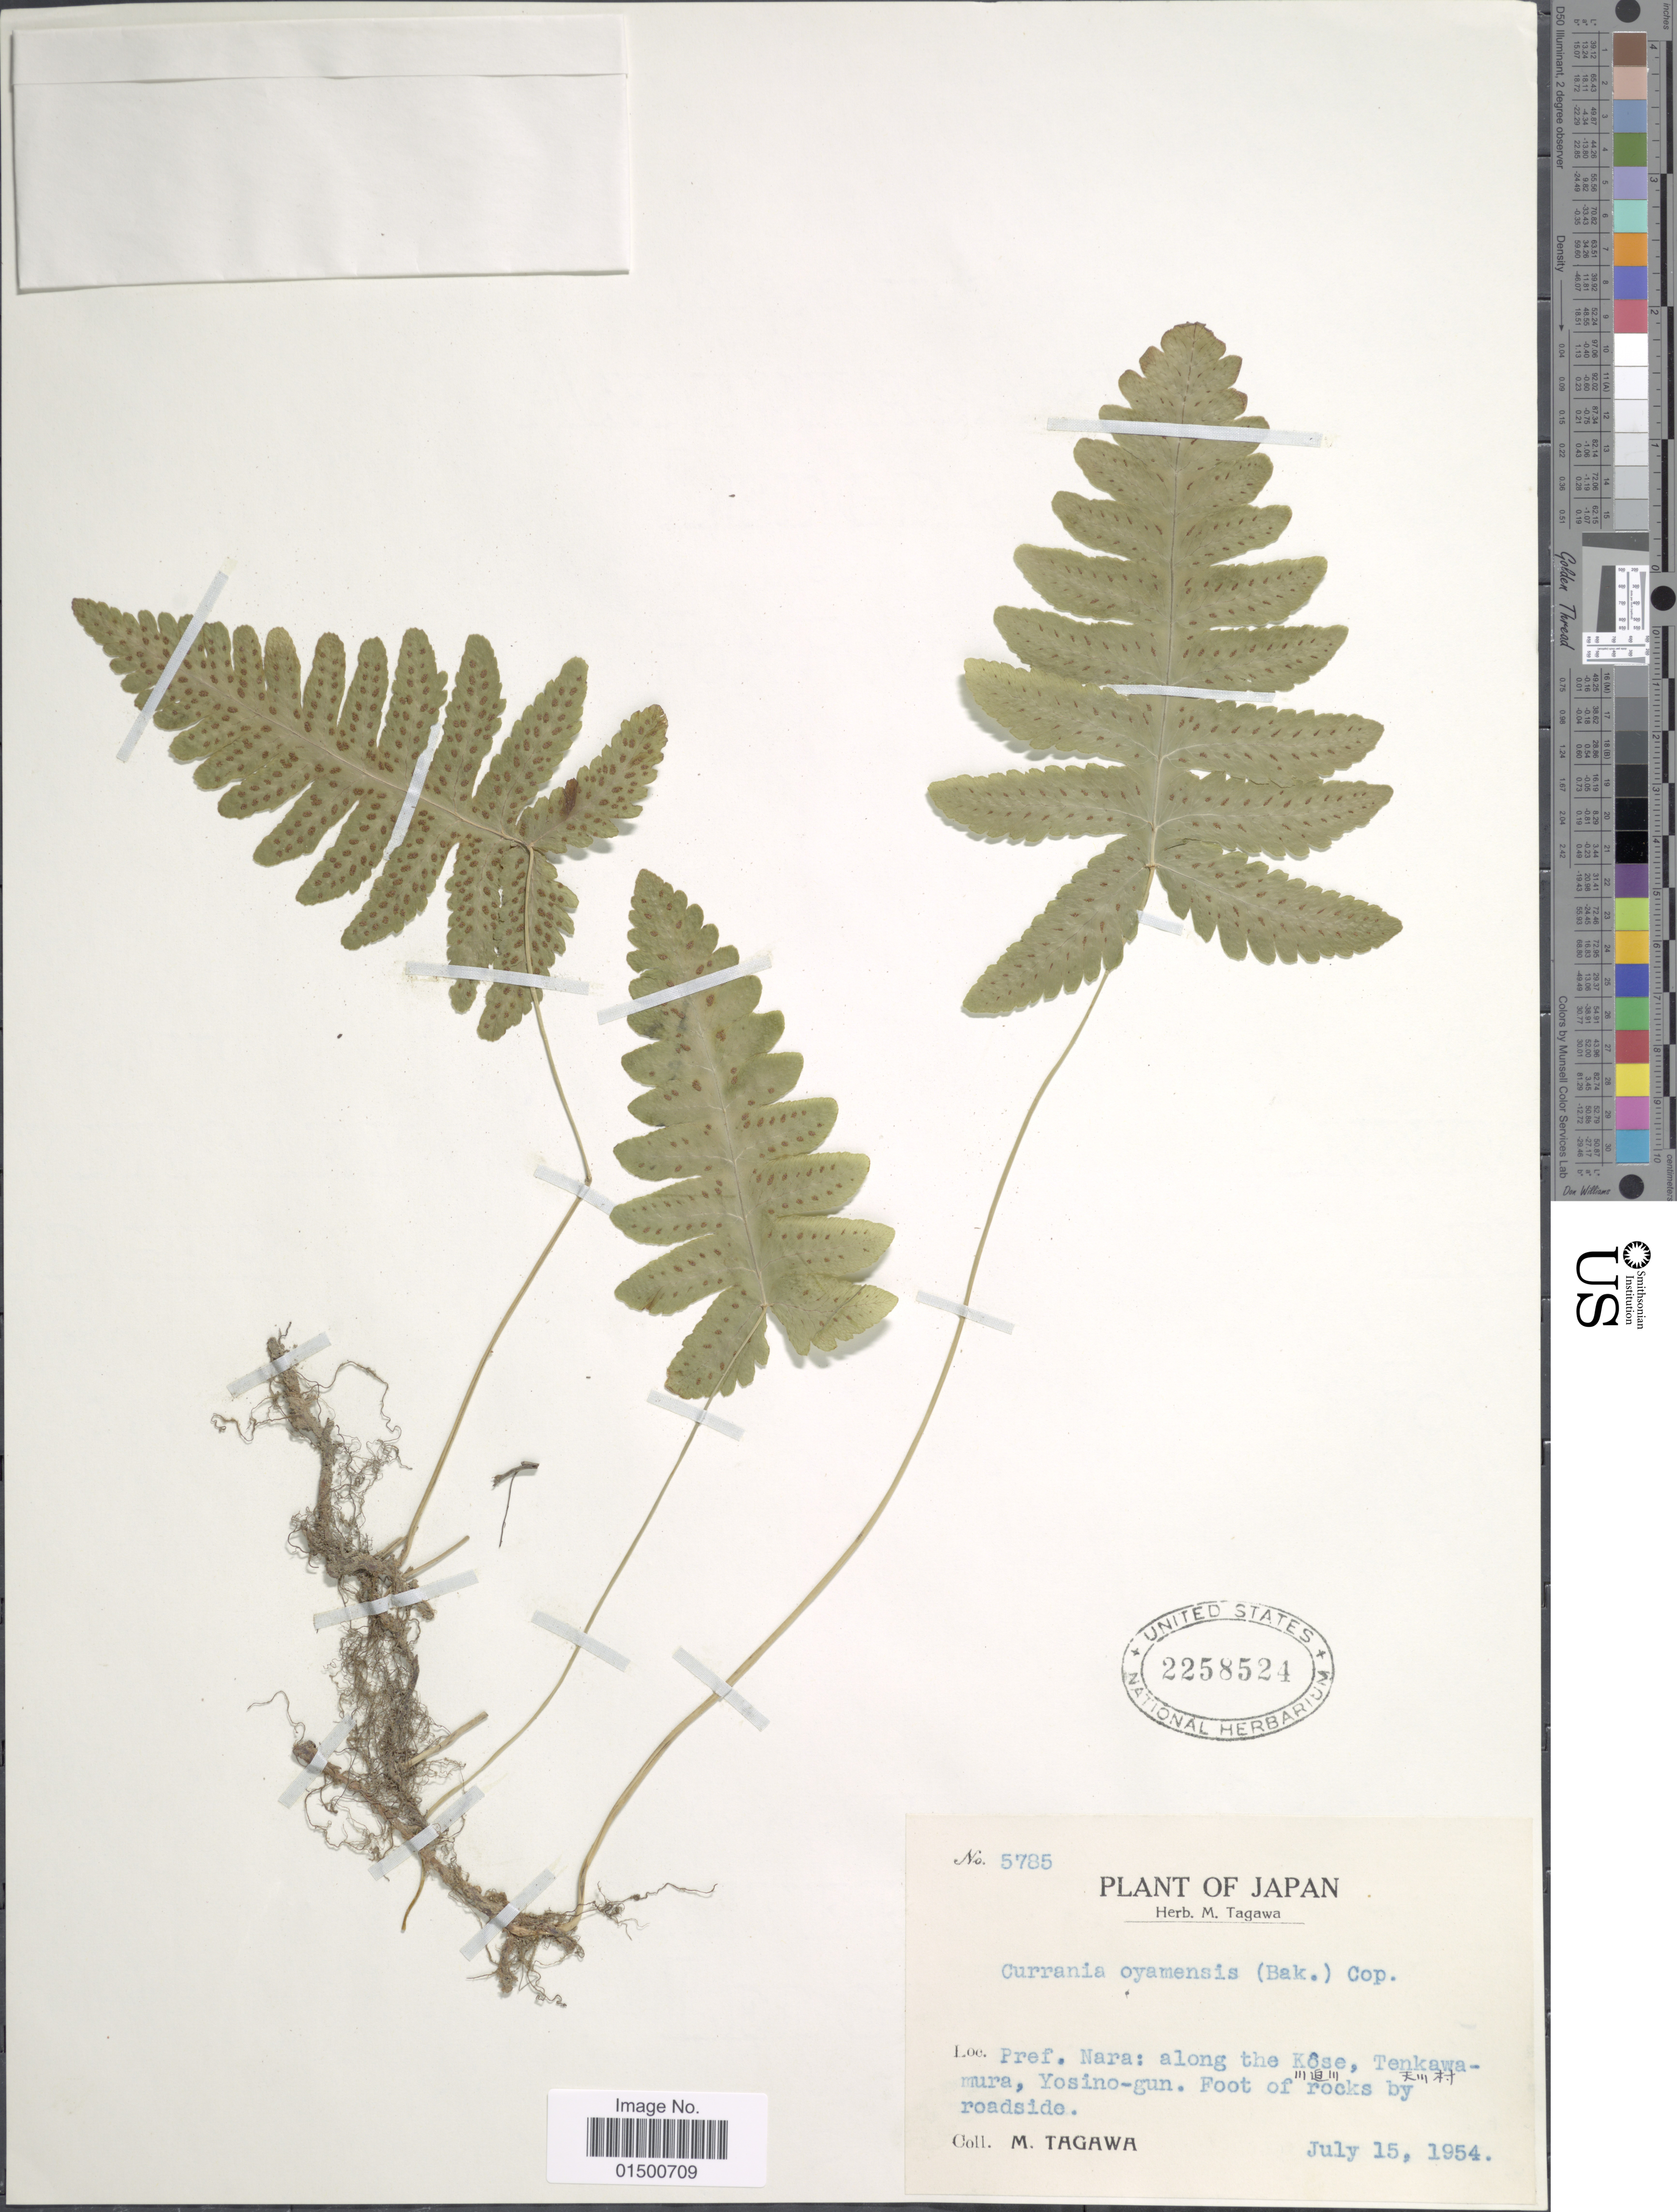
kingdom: Plantae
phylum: Tracheophyta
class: Polypodiopsida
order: Polypodiales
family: Cystopteridaceae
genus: Gymnocarpium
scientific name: Gymnocarpium oyamense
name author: (Baker) Ching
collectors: M. Tagawa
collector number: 5785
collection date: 1954-07-15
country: Japan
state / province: Nara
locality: Nara: along the Kose, Tenkawamura, Yosino-gun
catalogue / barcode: US 2258524